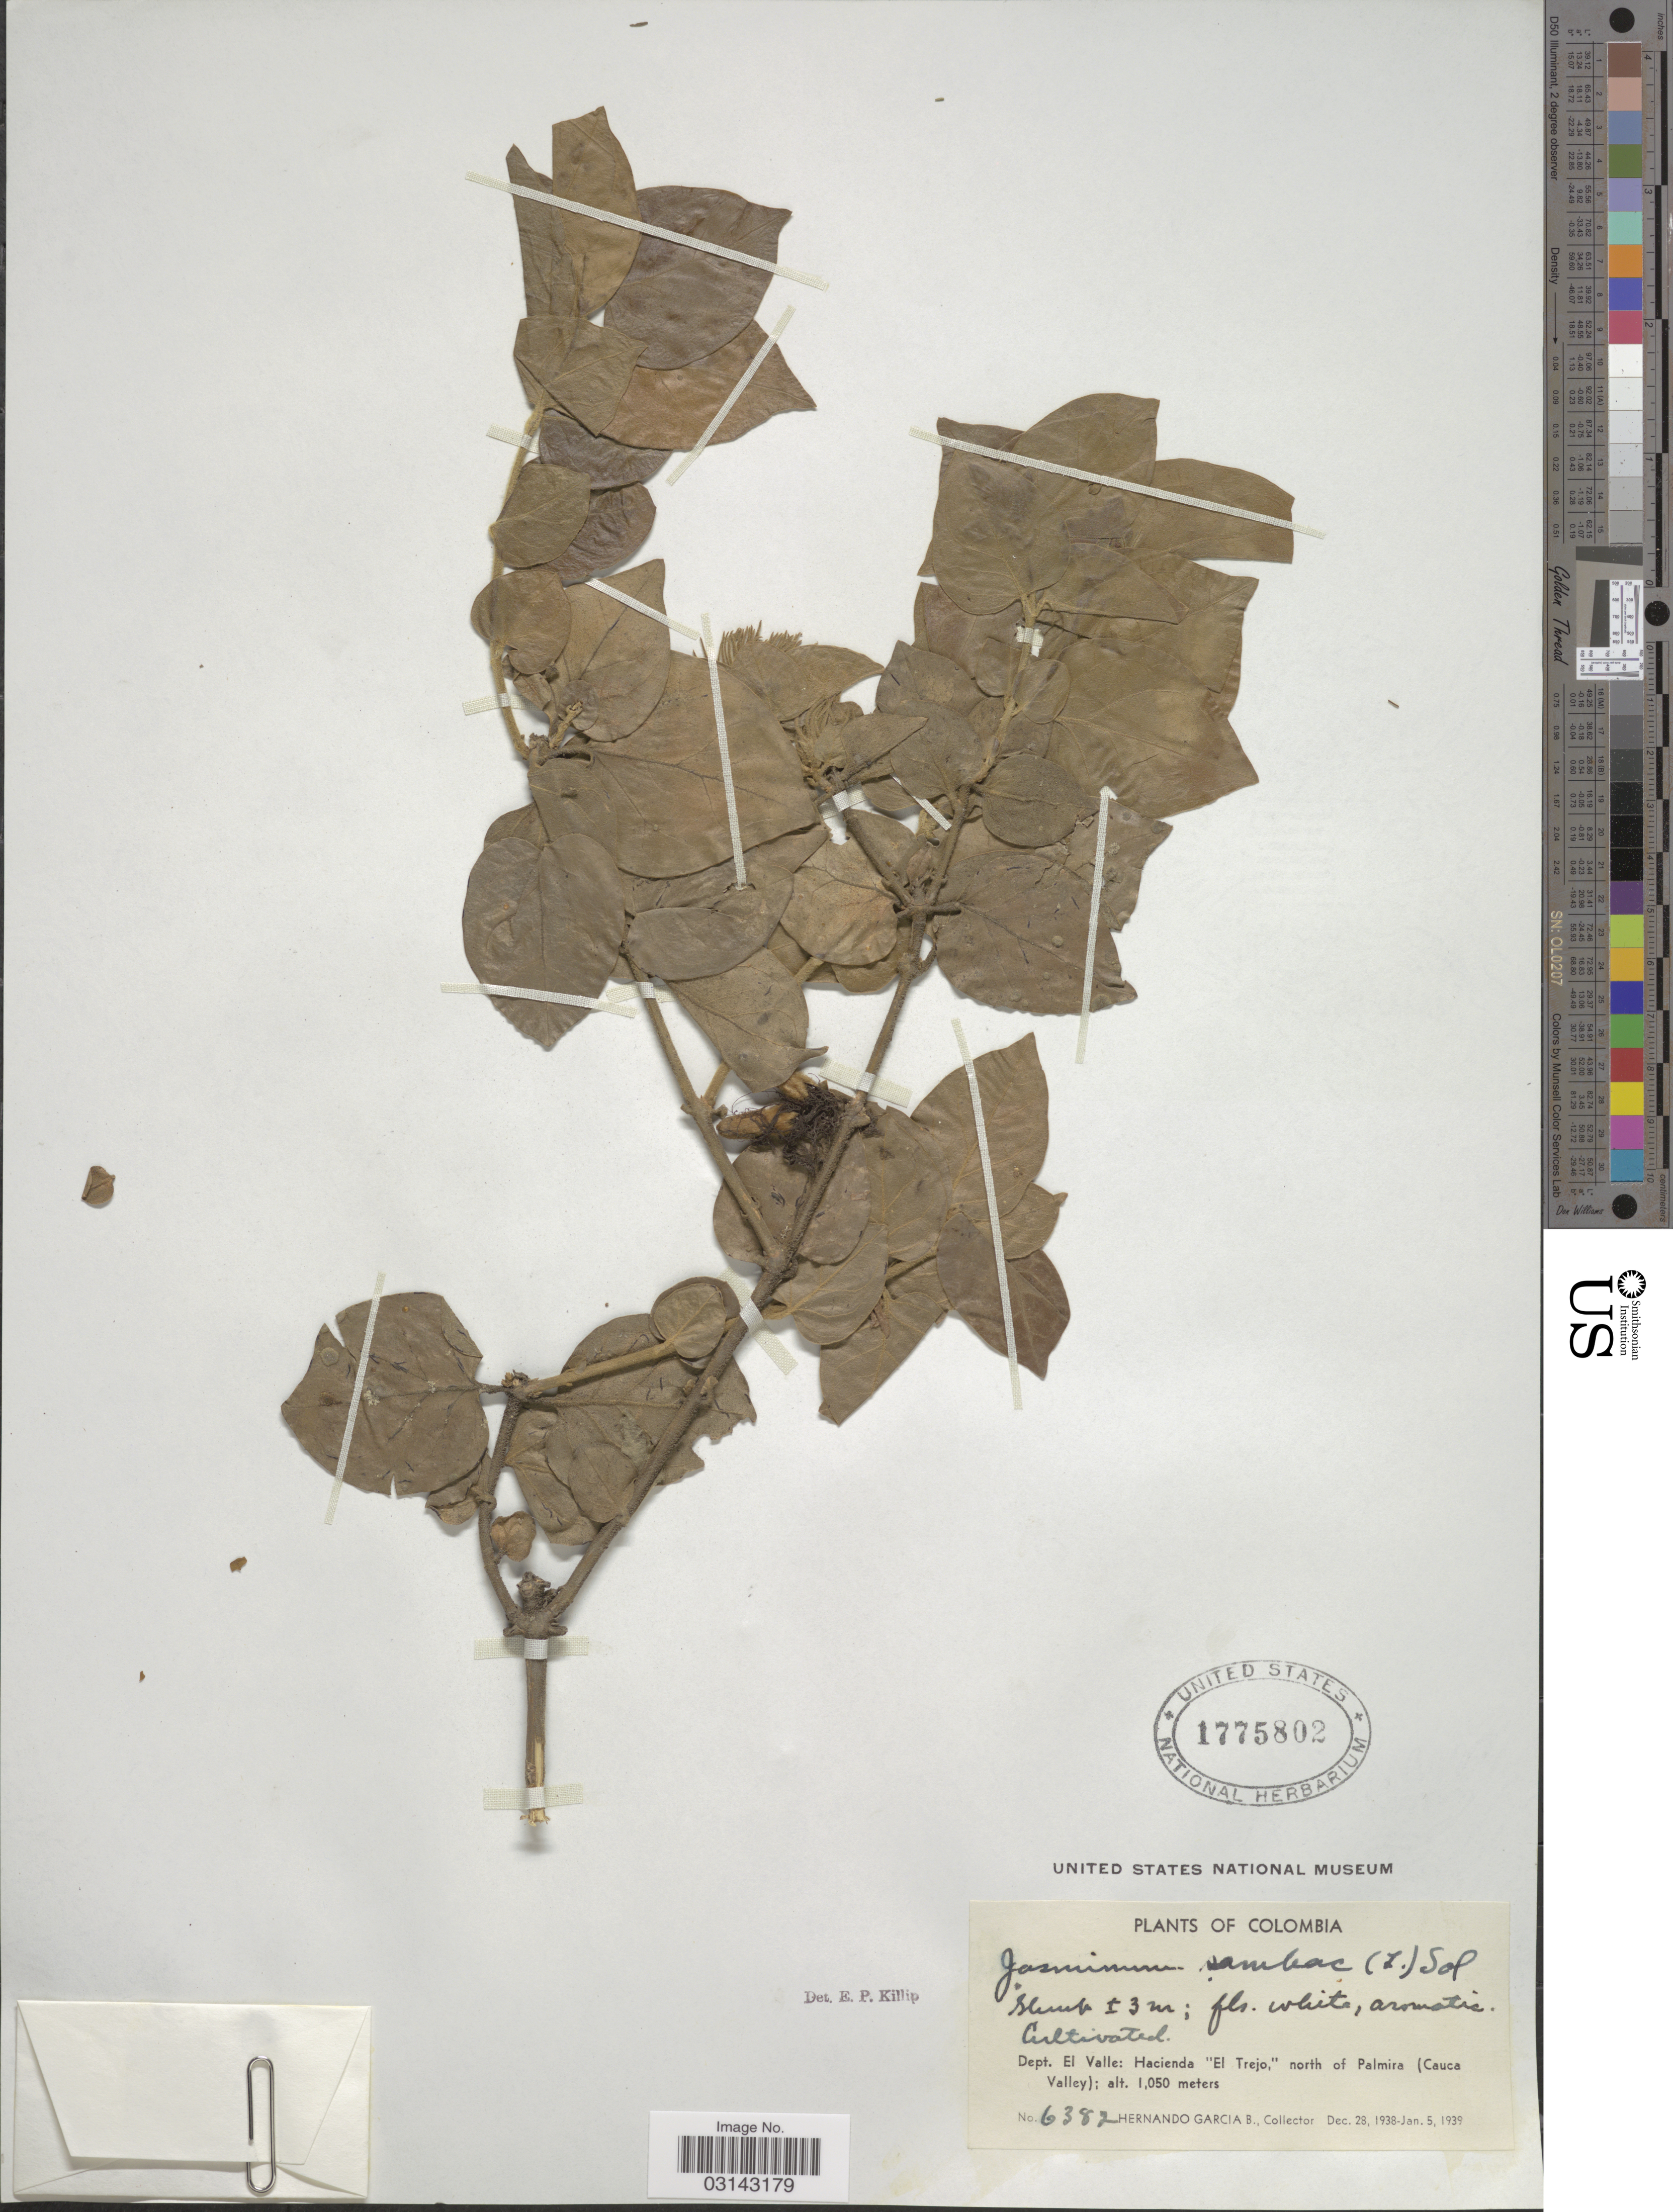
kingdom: Plantae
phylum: Tracheophyta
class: Magnoliopsida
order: Lamiales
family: Oleaceae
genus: Jasminum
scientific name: Jasminum pubescens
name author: (Retz.) Willd.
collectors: H. García Barriga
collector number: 6382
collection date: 1938-12-28/1939-01-05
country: Colombia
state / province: Valle del Cauca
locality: Dept. El Valle: Hacienda "El Trejo," north of Palmira (Cauca Valley).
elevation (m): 1050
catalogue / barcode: US 1775802